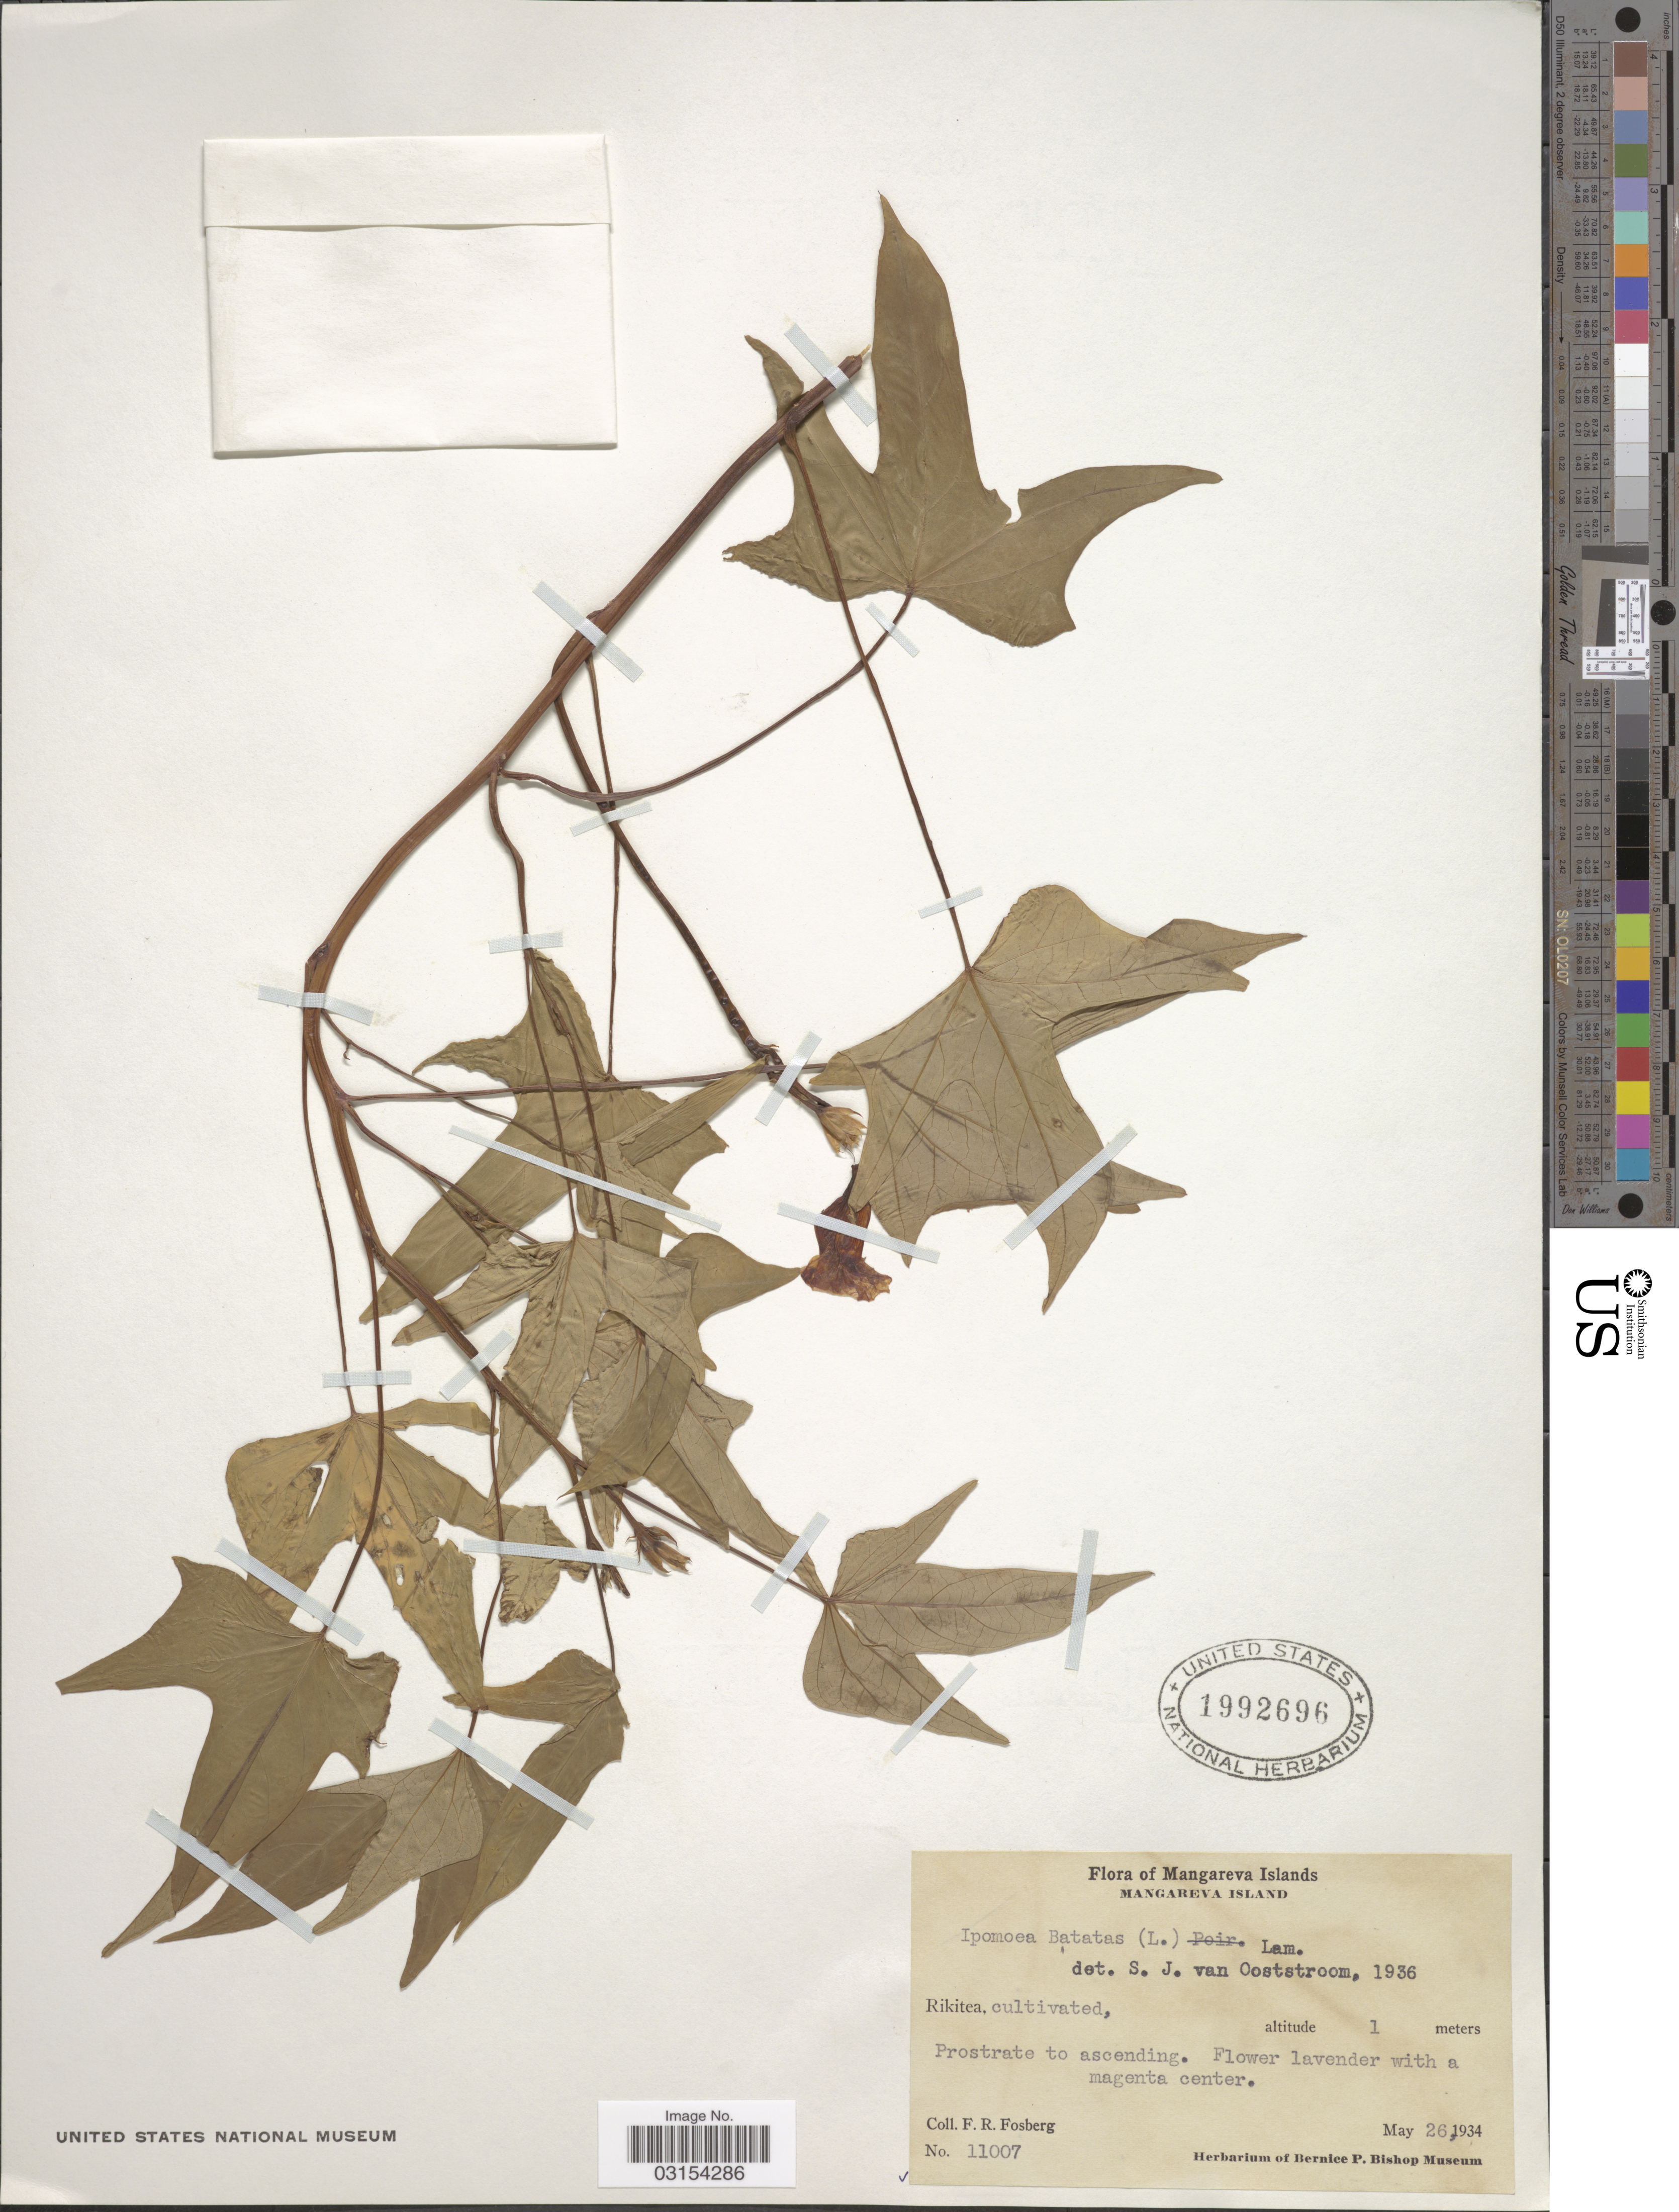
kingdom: Plantae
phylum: Tracheophyta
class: Magnoliopsida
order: Solanales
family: Convolvulaceae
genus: Ipomoea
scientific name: Ipomoea batatas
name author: (L.) Lam.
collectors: F. R. Fosberg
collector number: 11007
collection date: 1934-05-26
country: French Polynesia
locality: Mangareva Islands. Mangareva Island. Rikitea.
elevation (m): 1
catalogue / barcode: US 1992696